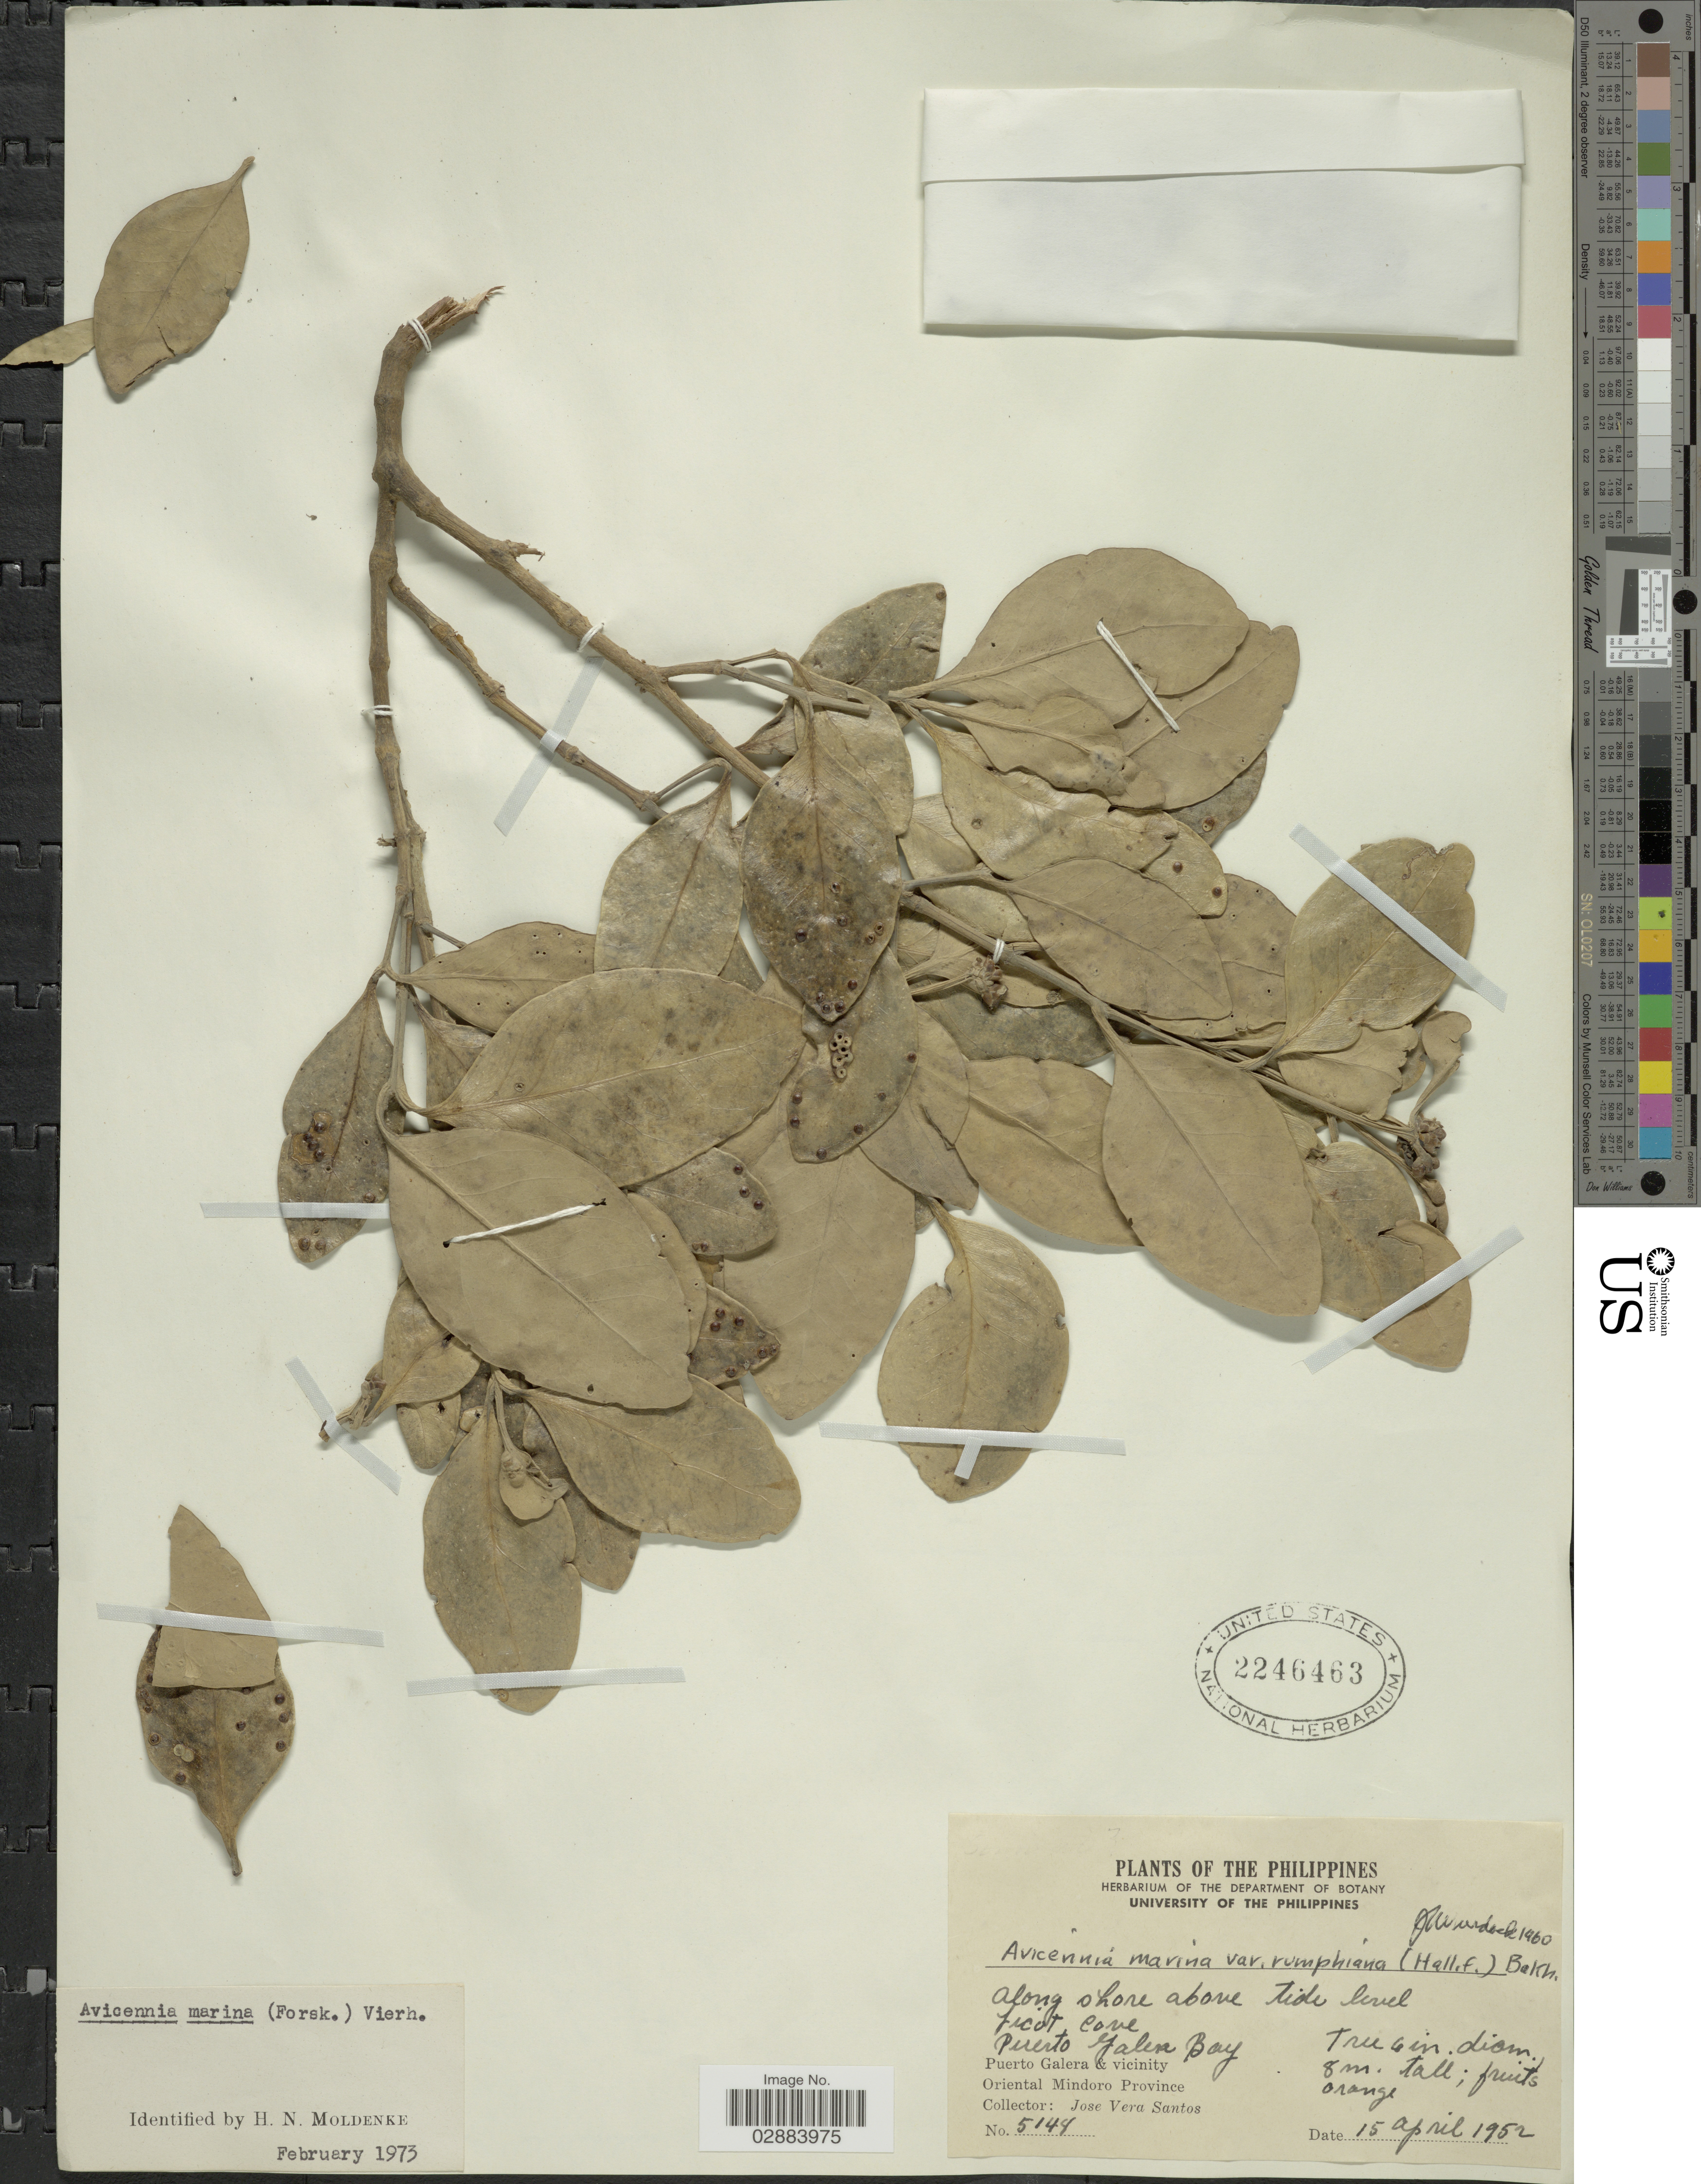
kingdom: Plantae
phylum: Tracheophyta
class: Magnoliopsida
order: Lamiales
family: Acanthaceae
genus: Avicennia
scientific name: Avicennia marina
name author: (Forssk.) Vierh.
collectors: J. Santos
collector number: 5144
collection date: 1952-04-15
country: Philippines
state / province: Mimaropa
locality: Jicot Cove. Puerto Galera Bay. Puerto Galera & vicinity. Oriental Mindoro Province.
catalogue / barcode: US 2246463